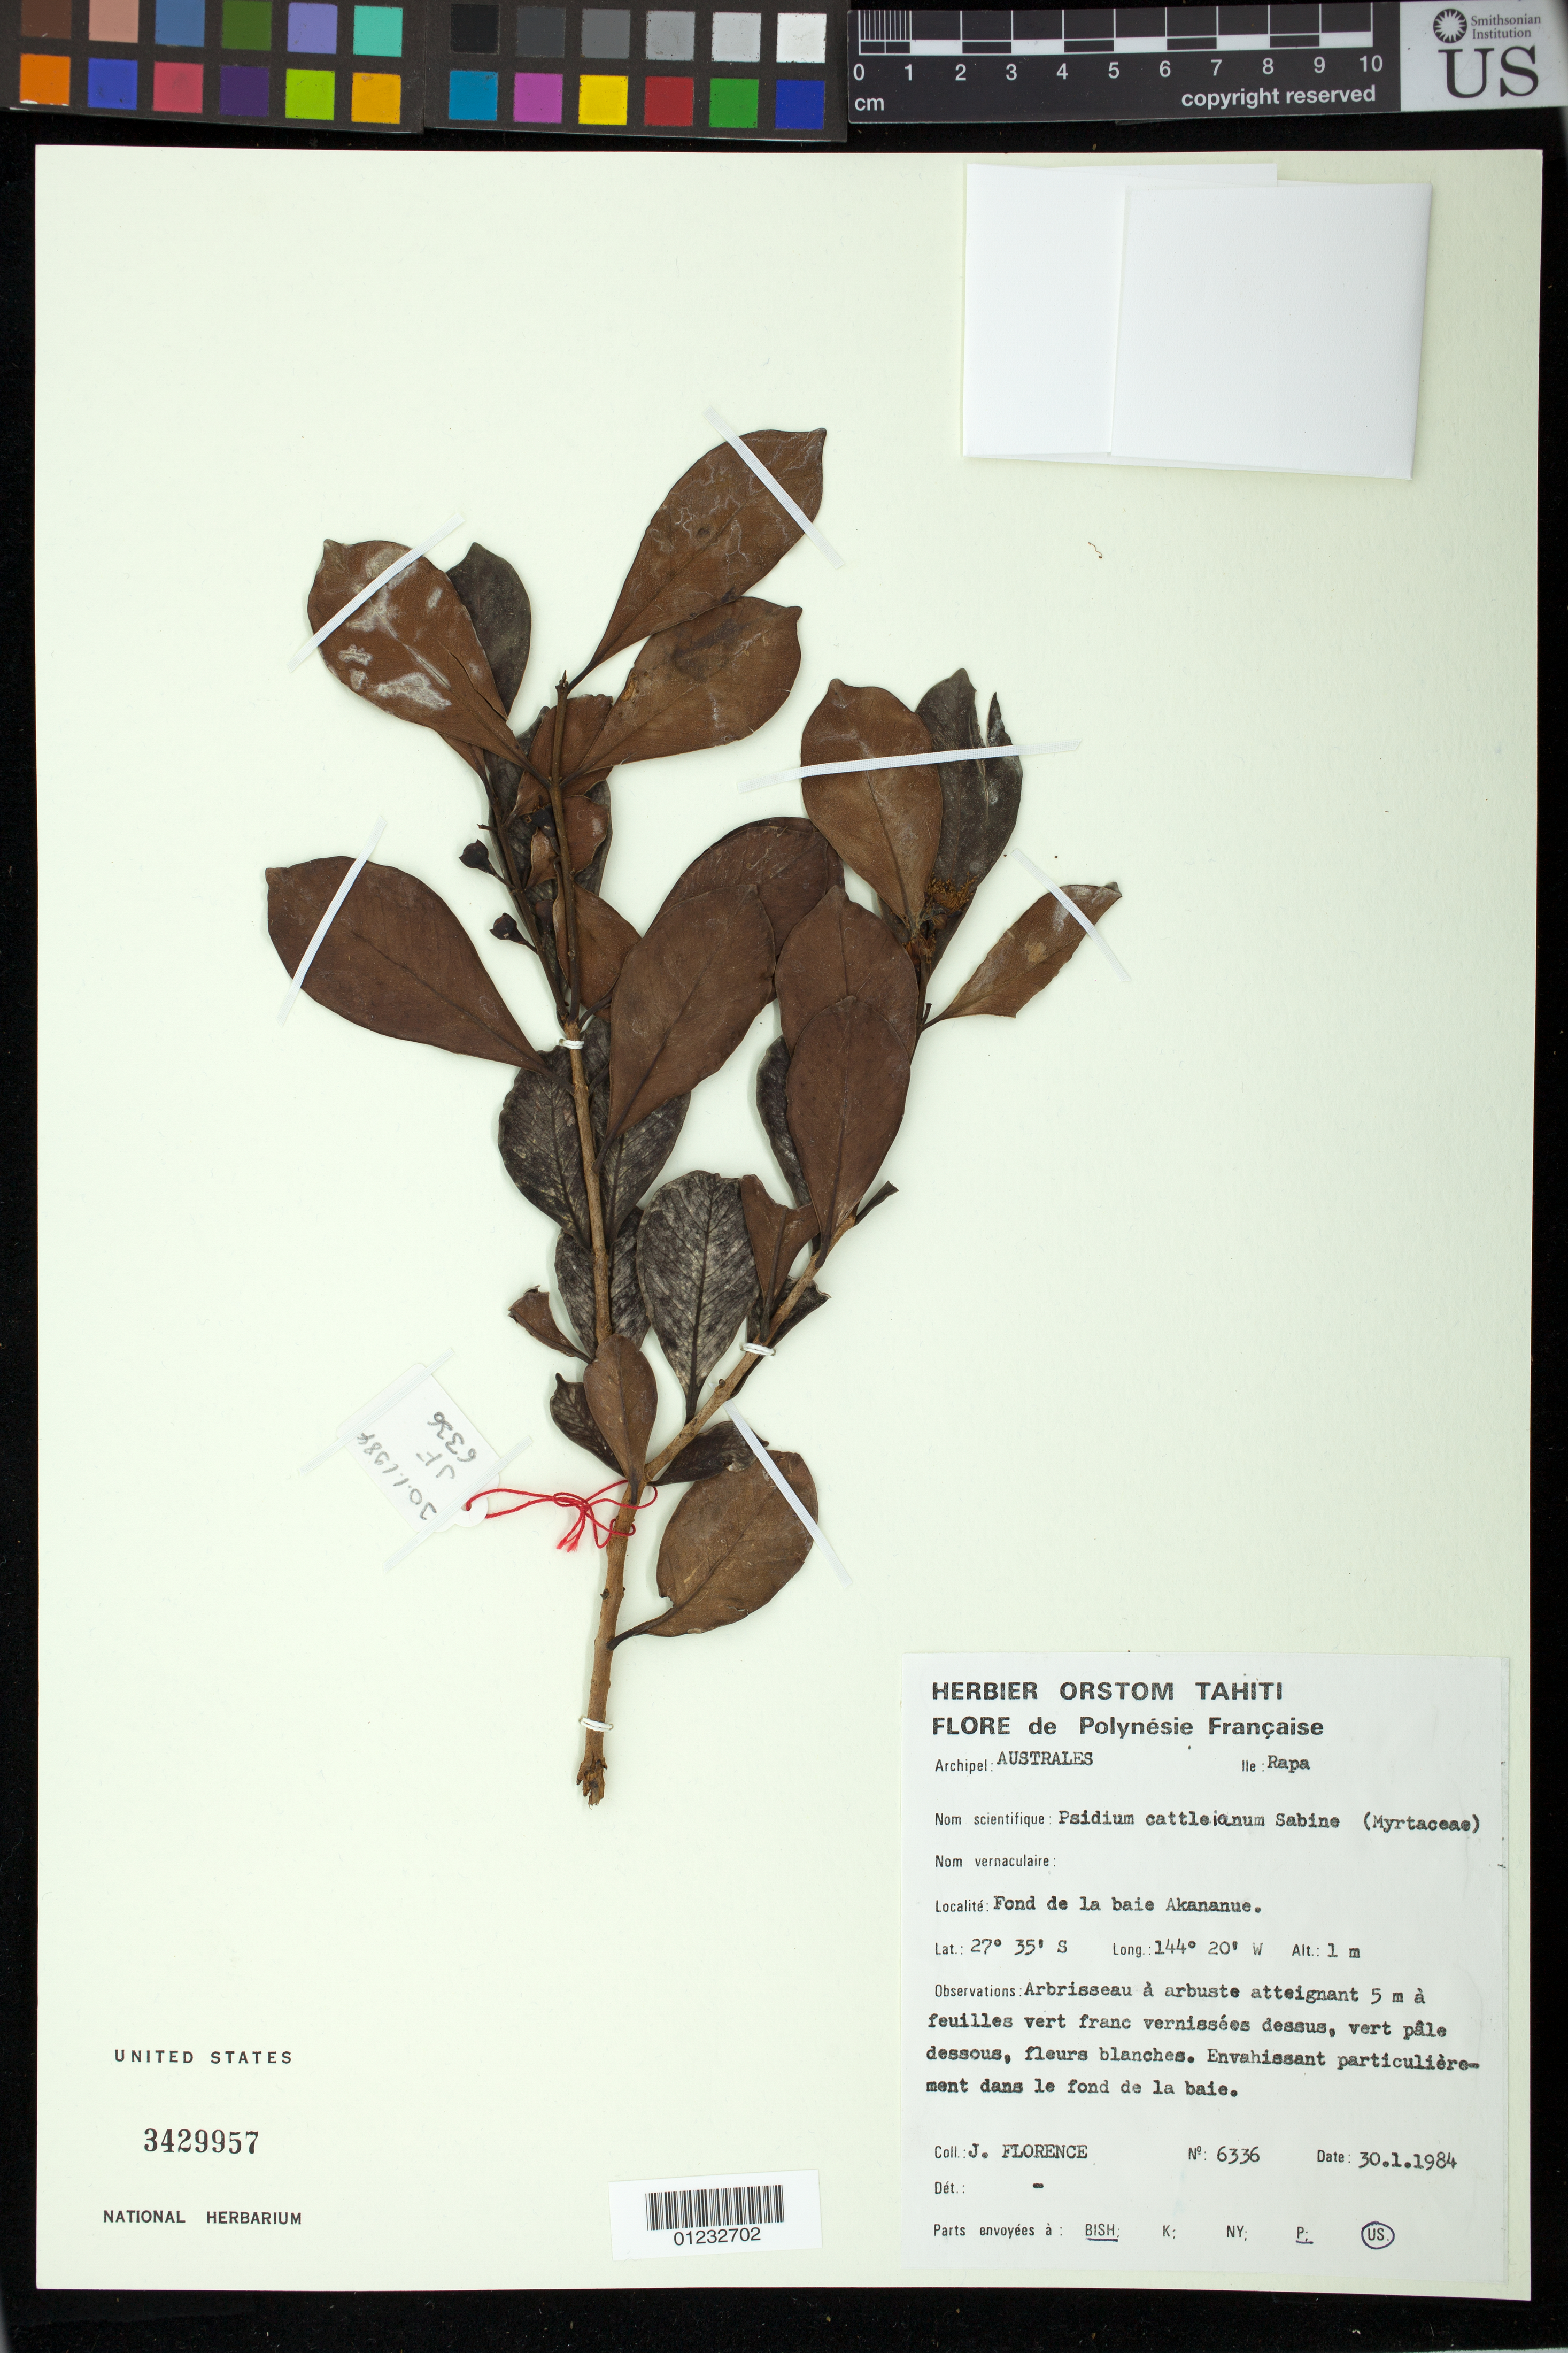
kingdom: Plantae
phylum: Tracheophyta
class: Magnoliopsida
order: Myrtales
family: Myrtaceae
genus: Psidium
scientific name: Psidium cattleyanum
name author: Sabine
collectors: J. Florence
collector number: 6336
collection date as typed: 30 Jan 1984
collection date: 1984-01-30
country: French Polynesia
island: Rapa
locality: Fond de la baie Akananue.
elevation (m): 1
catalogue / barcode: US 3429957